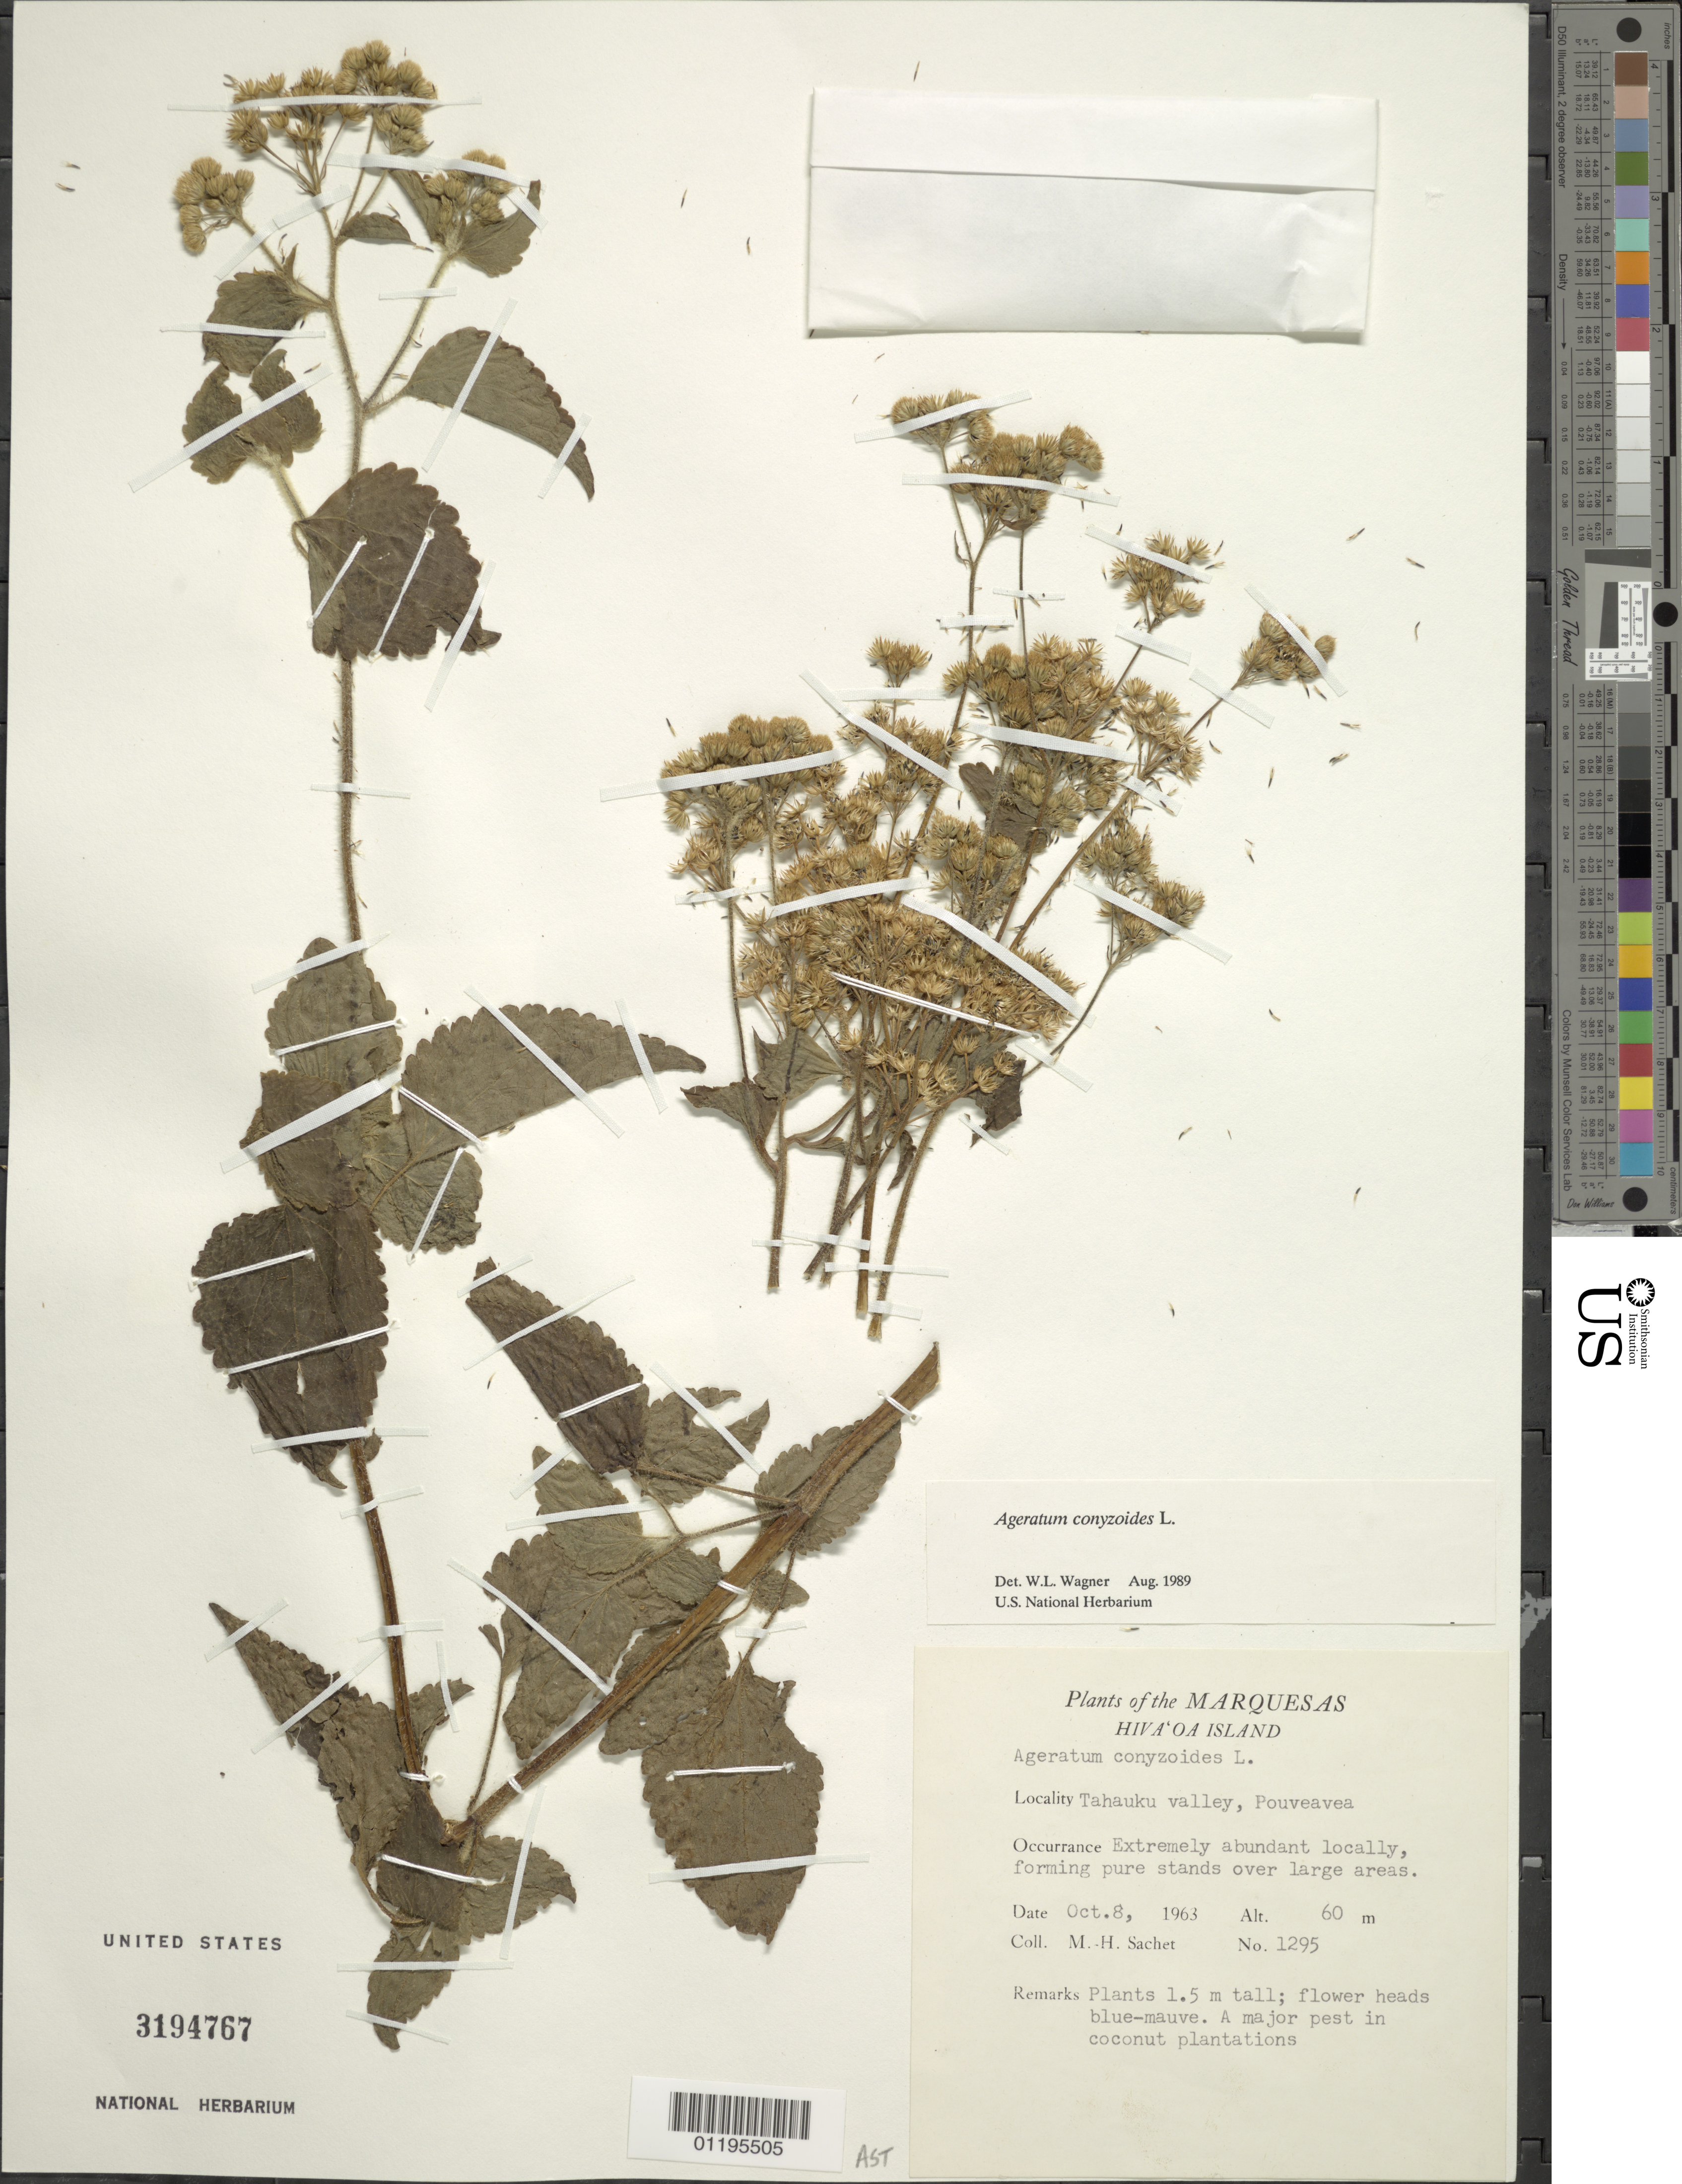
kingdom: Plantae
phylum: Tracheophyta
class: Magnoliopsida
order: Asterales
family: Asteraceae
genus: Ageratum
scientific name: Ageratum conyzoides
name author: L.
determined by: Wagner, W. L., (BOT), Smithsonian Institution - National Museum of Natural History (UNITED STATES)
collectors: M.-H. Sachet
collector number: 1295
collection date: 1963-10-08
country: French Polynesia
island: Hiva Oa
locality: Tahauka valley, Pouveavea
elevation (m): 60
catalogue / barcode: US 3194767